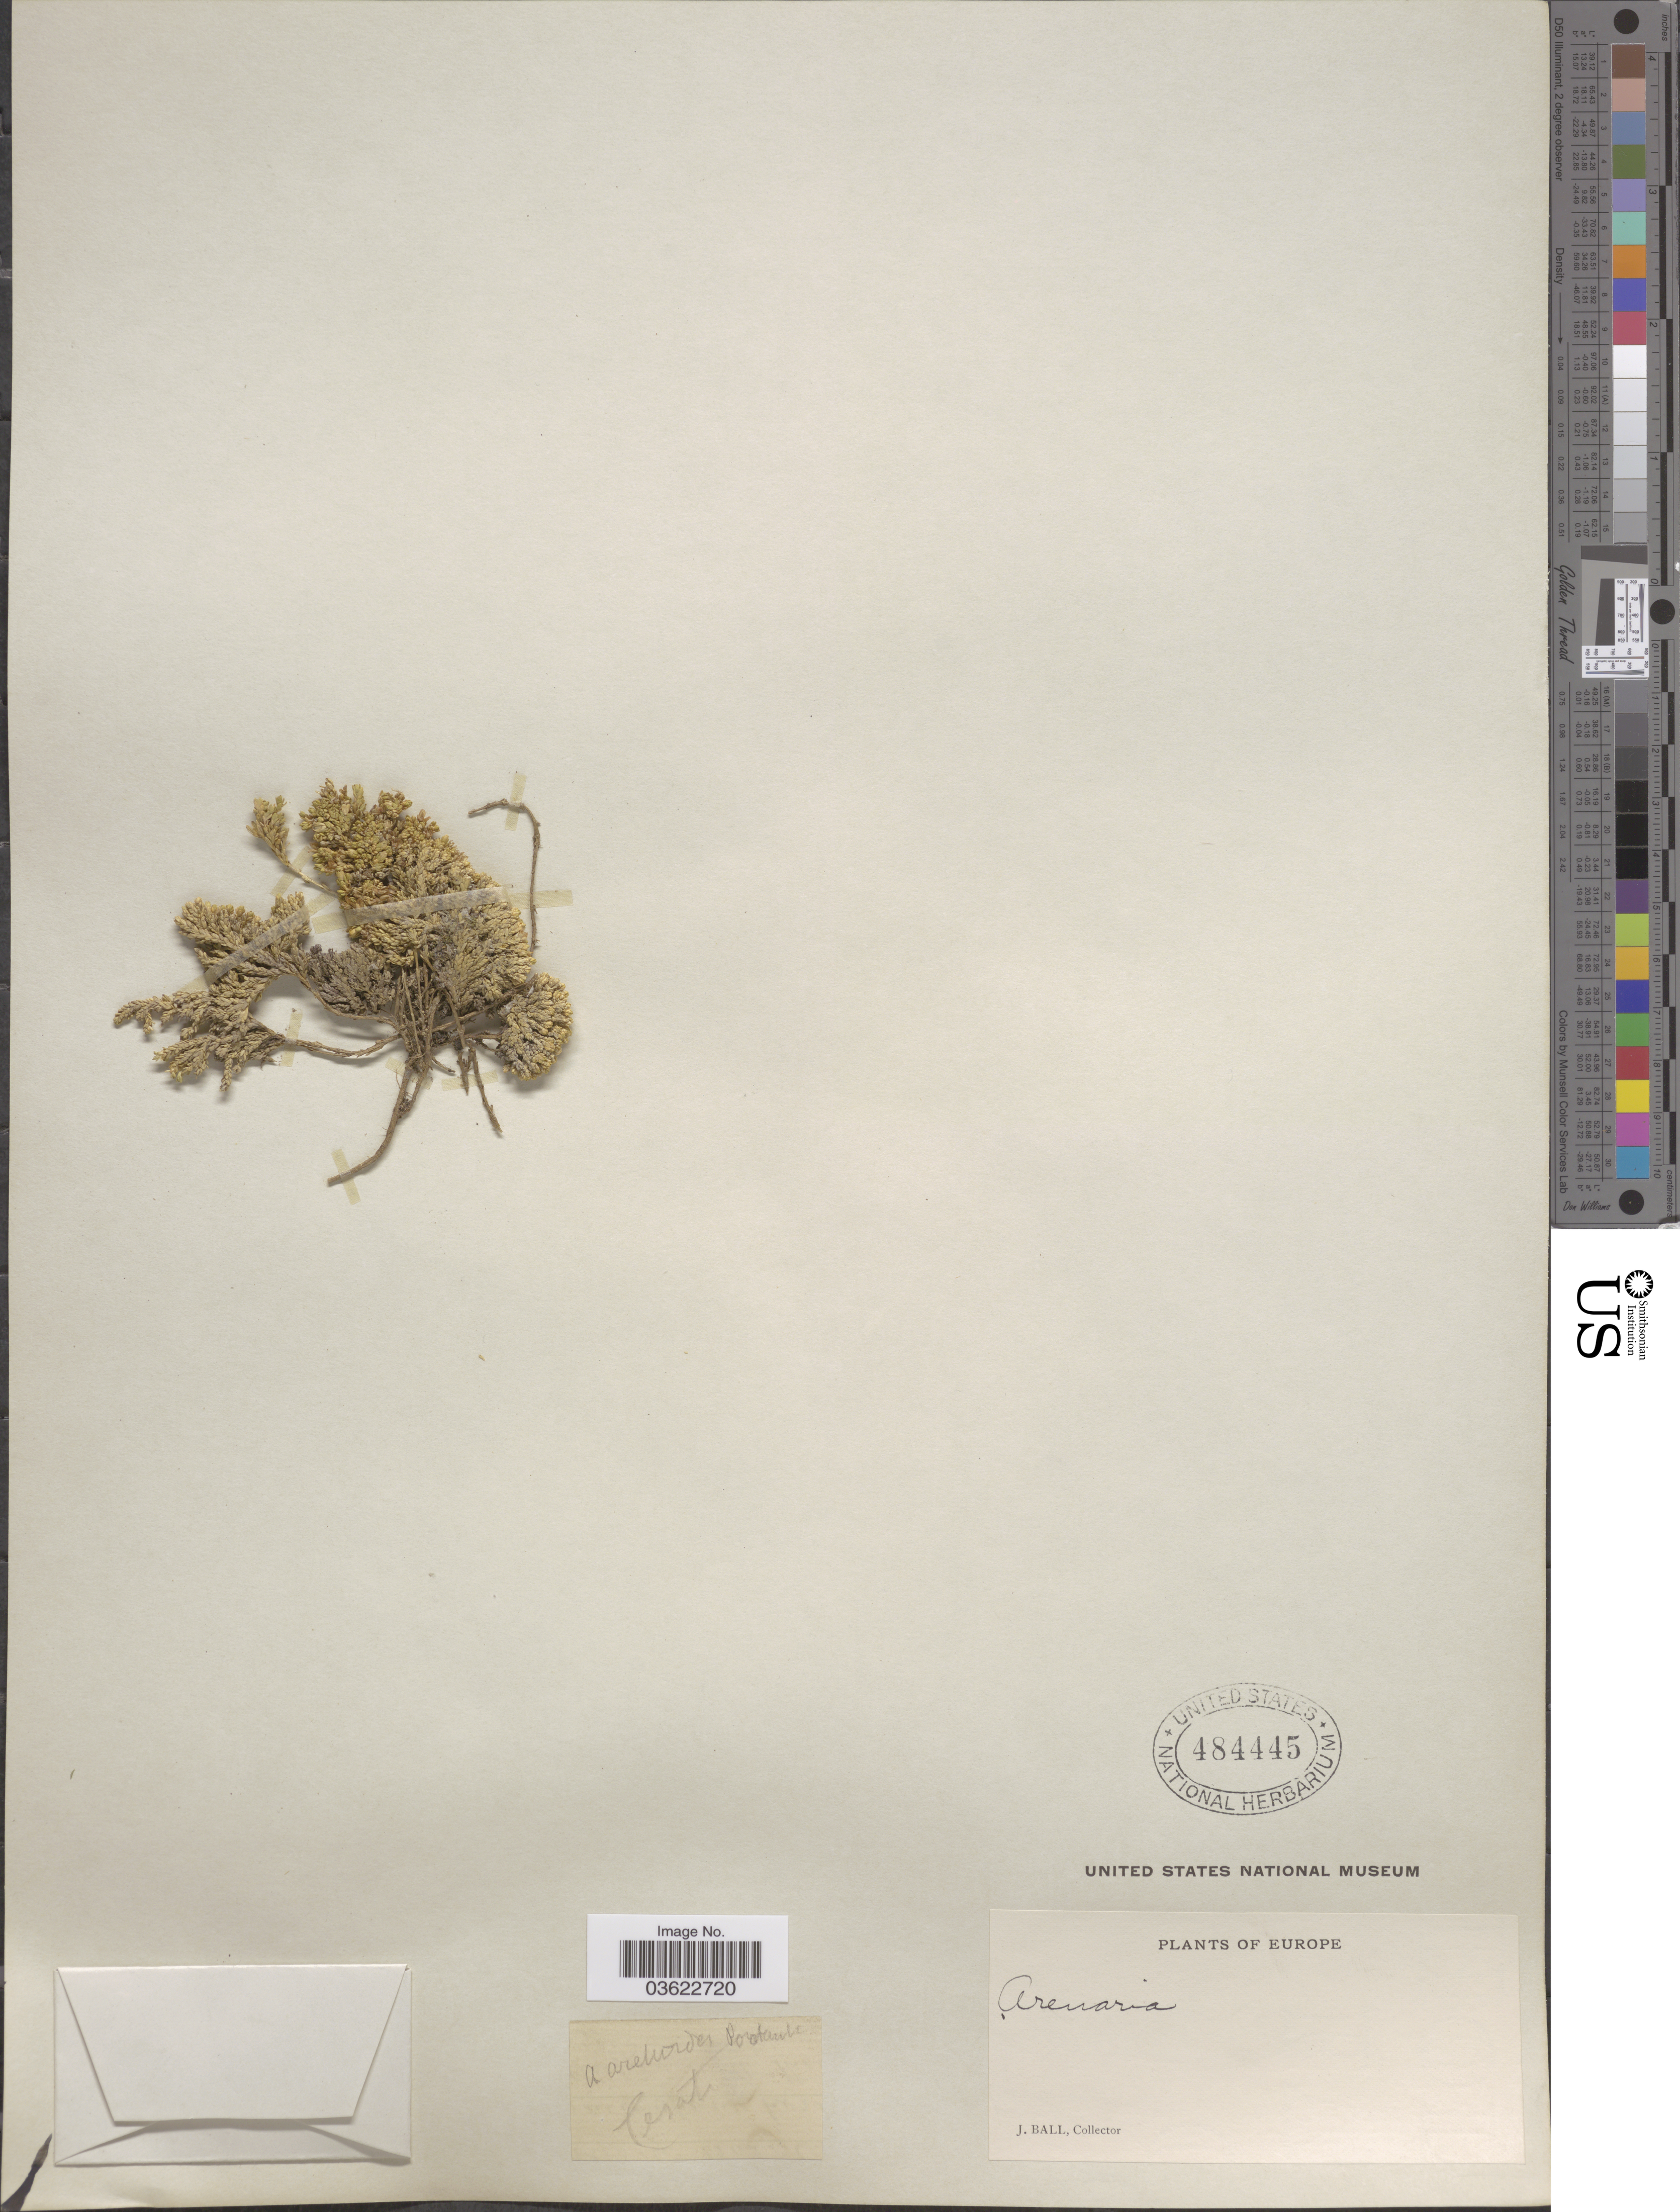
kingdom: Plantae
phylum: Tracheophyta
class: Magnoliopsida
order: Caryophyllales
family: Caryophyllaceae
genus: Arenaria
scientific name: Arenaria sp.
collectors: J. Ball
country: Italy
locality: Europe. Cesate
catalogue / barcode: US 484445